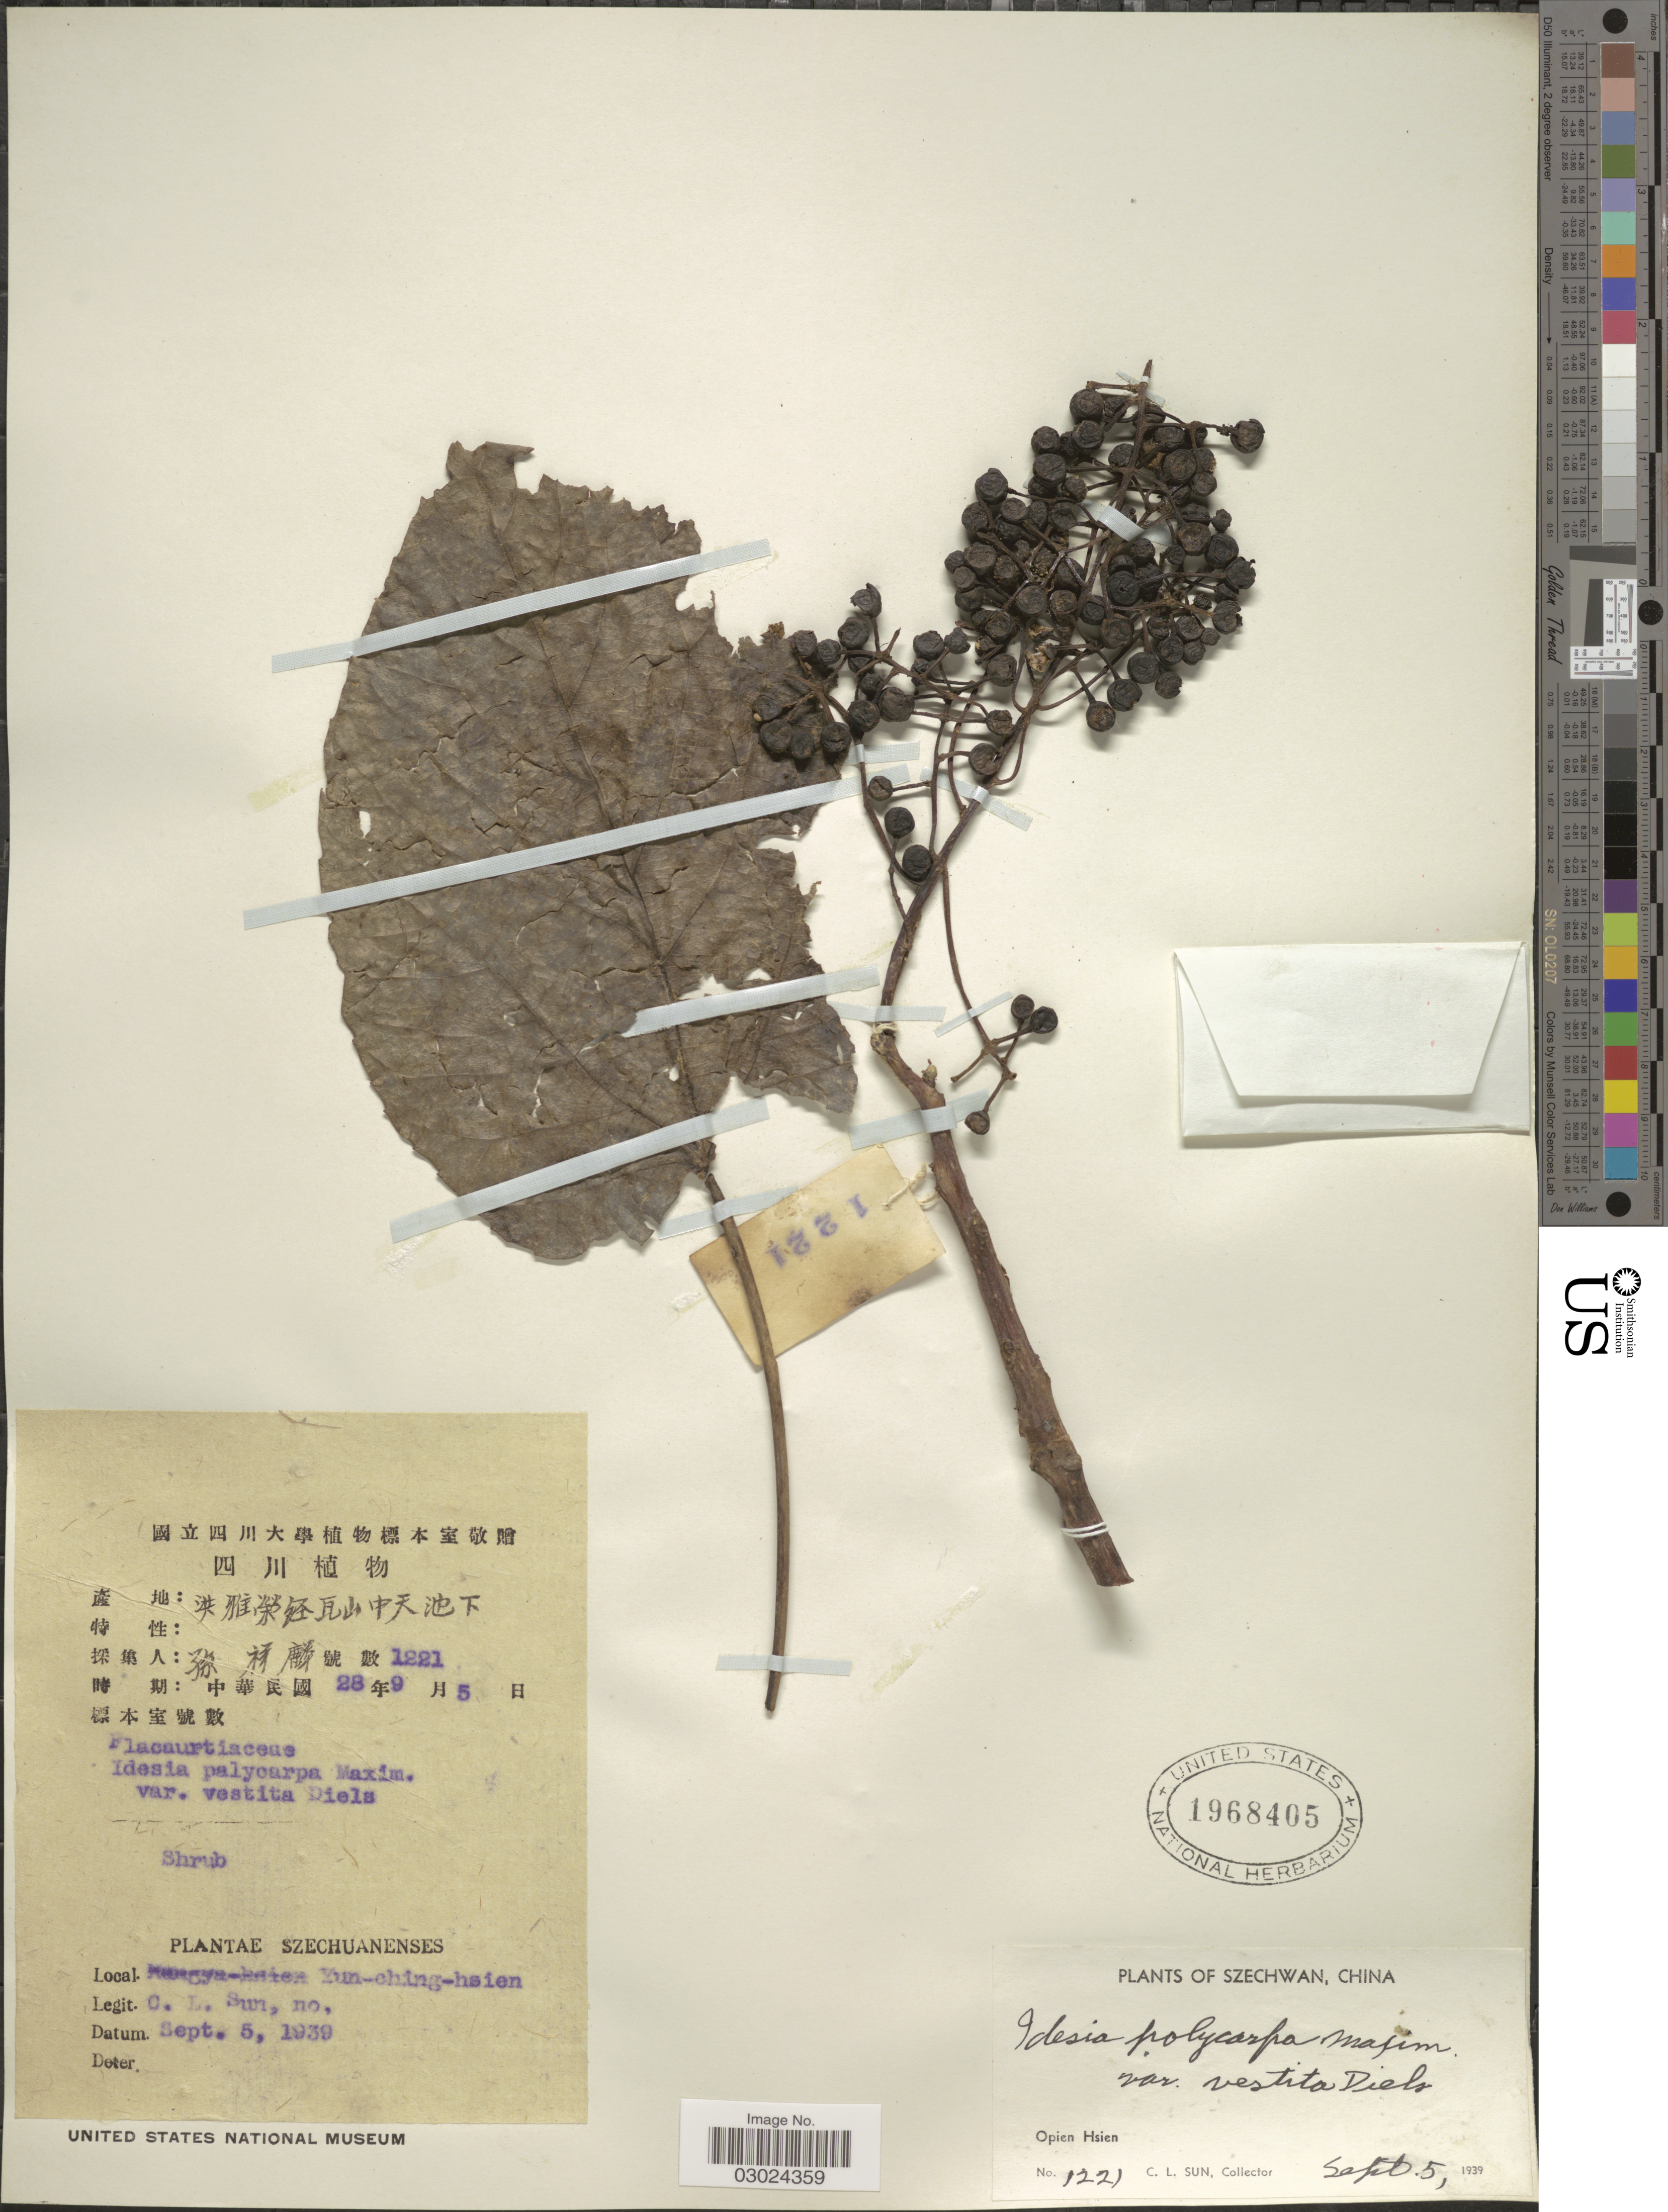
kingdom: Plantae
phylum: Tracheophyta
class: Magnoliopsida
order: Malpighiales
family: Salicaceae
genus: Idesia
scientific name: Idesia polycarpa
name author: Maxim.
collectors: C. Sun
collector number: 1221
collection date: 1939-09-05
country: China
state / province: Sichuan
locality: Szechwan. Opien Hsien. Yun-ching-hsien.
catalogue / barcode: US 1968405